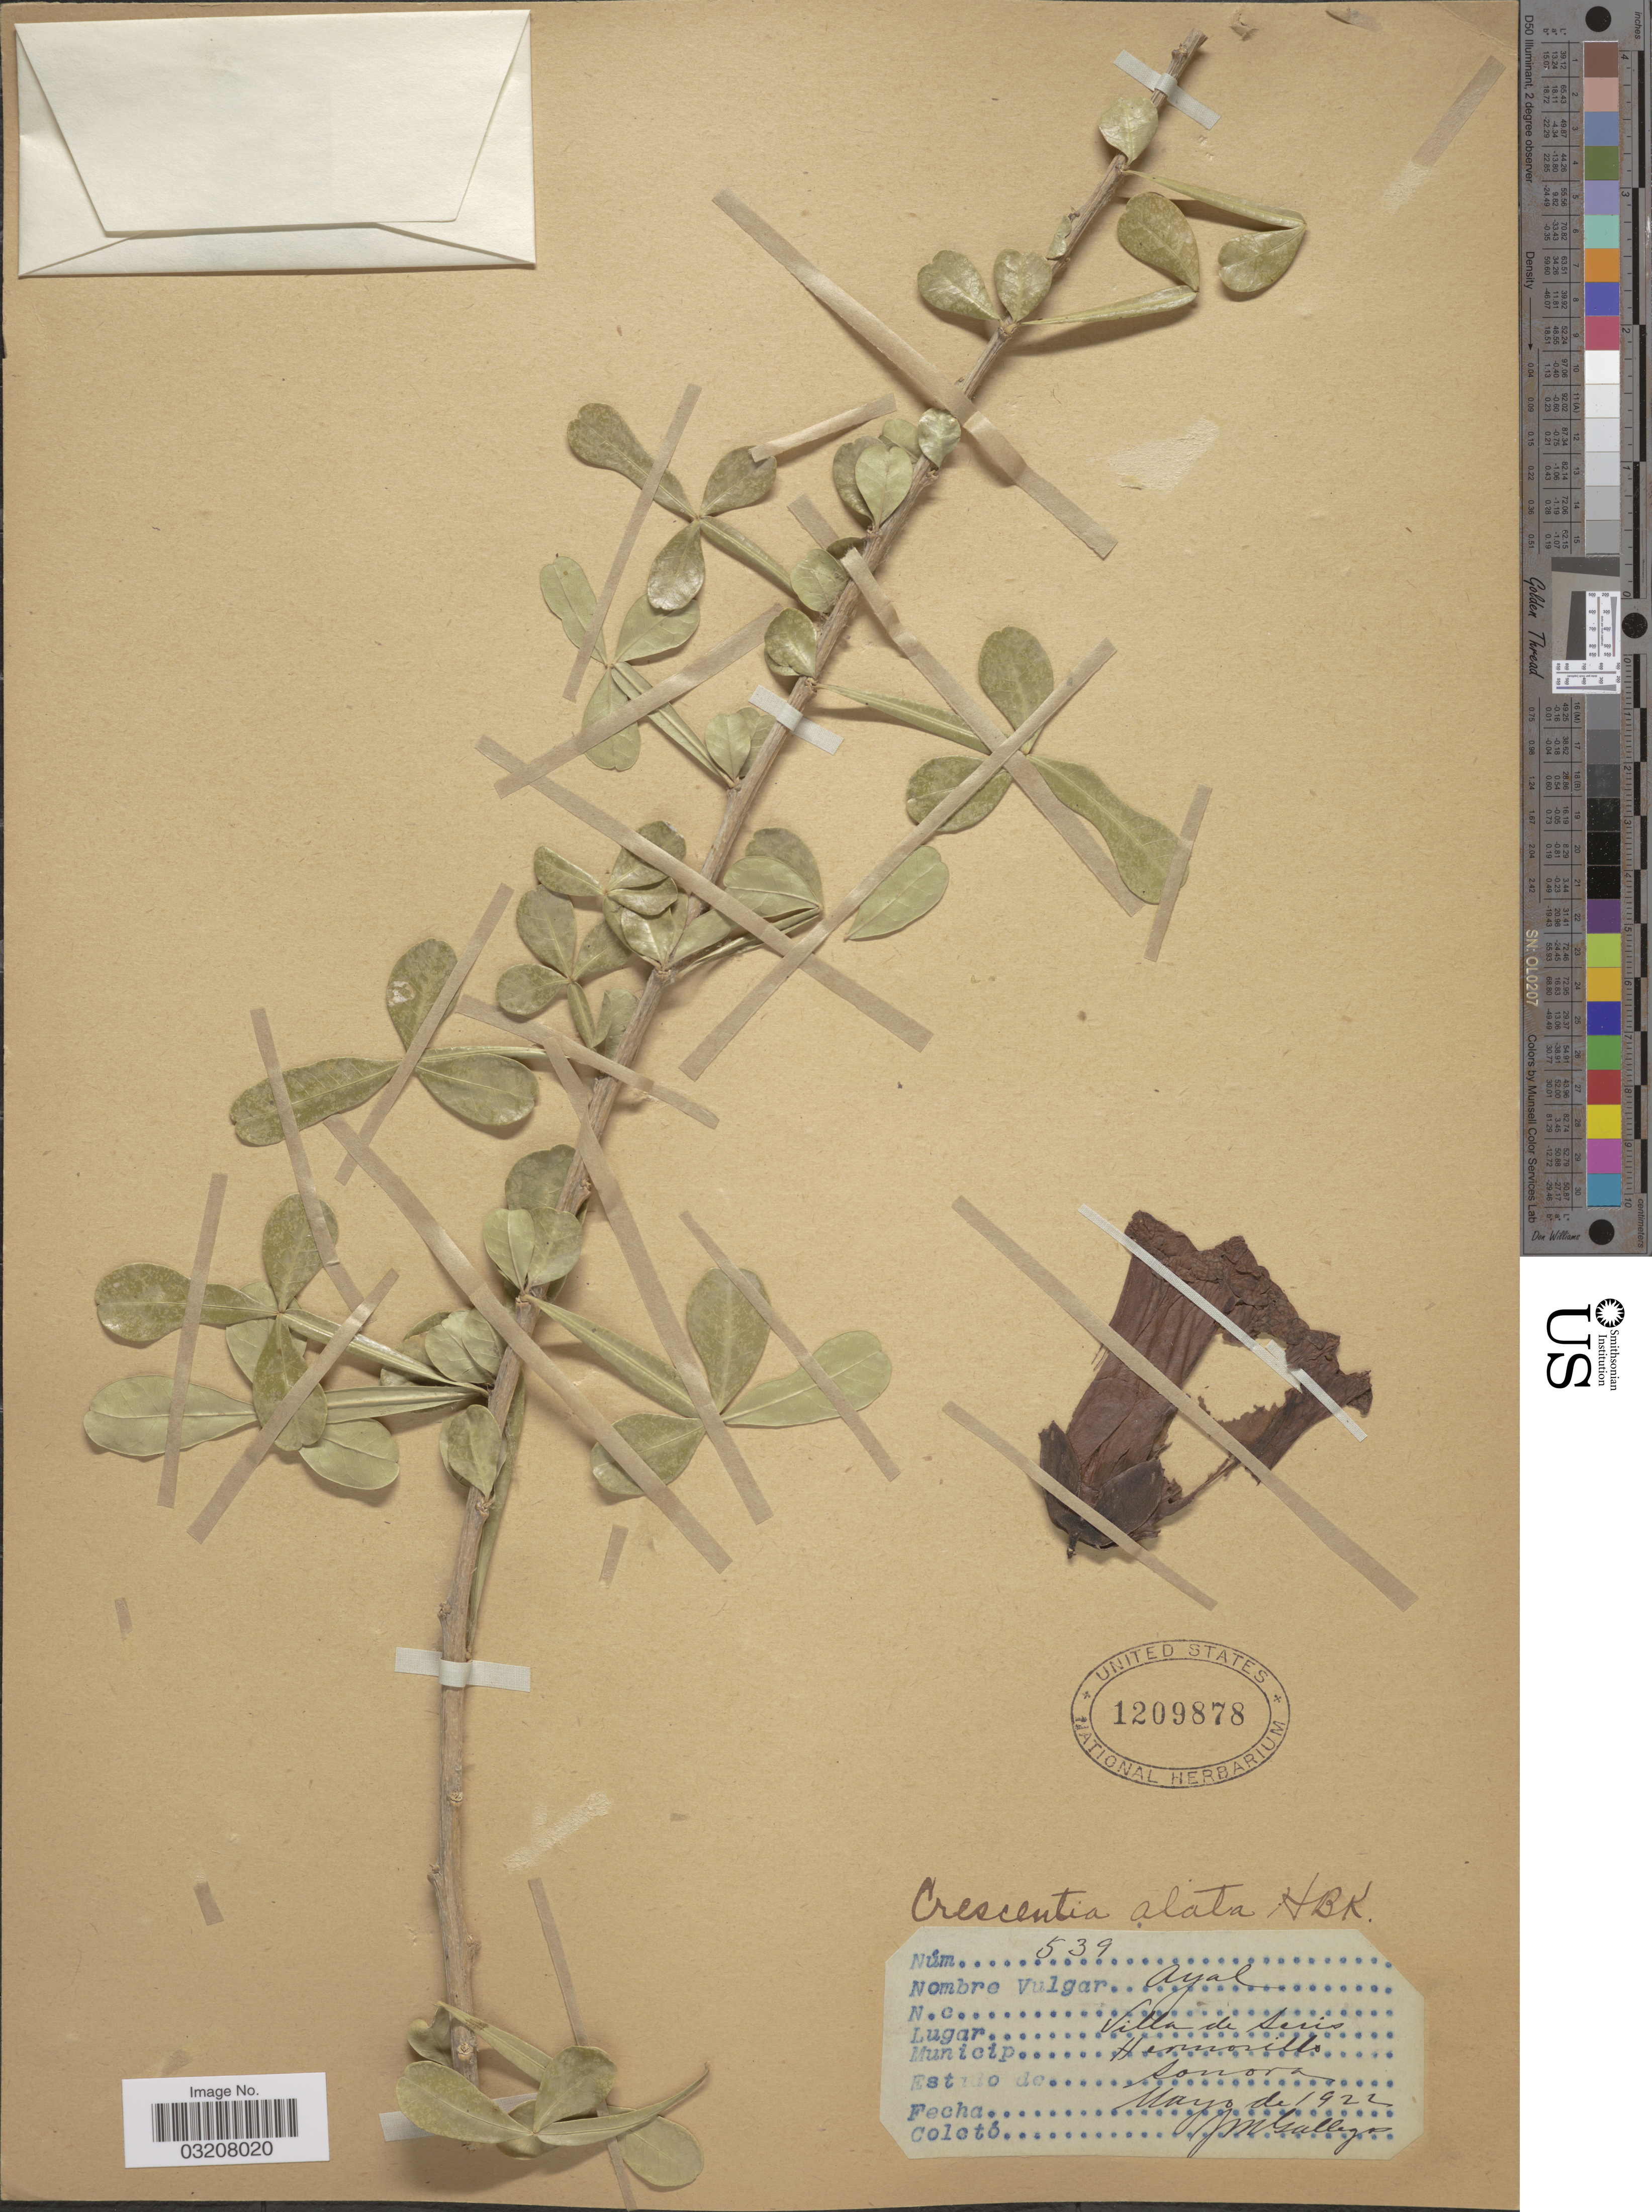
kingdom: Plantae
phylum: Tracheophyta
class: Magnoliopsida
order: Lamiales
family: Bignoniaceae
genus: Crescentia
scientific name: Crescentia alata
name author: Kunth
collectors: J. Gallegos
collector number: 539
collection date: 1922-05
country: Mexico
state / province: Sonora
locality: Villa de Seris. Municip Hermosillo. Estadio do Sonora.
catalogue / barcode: US 1209878